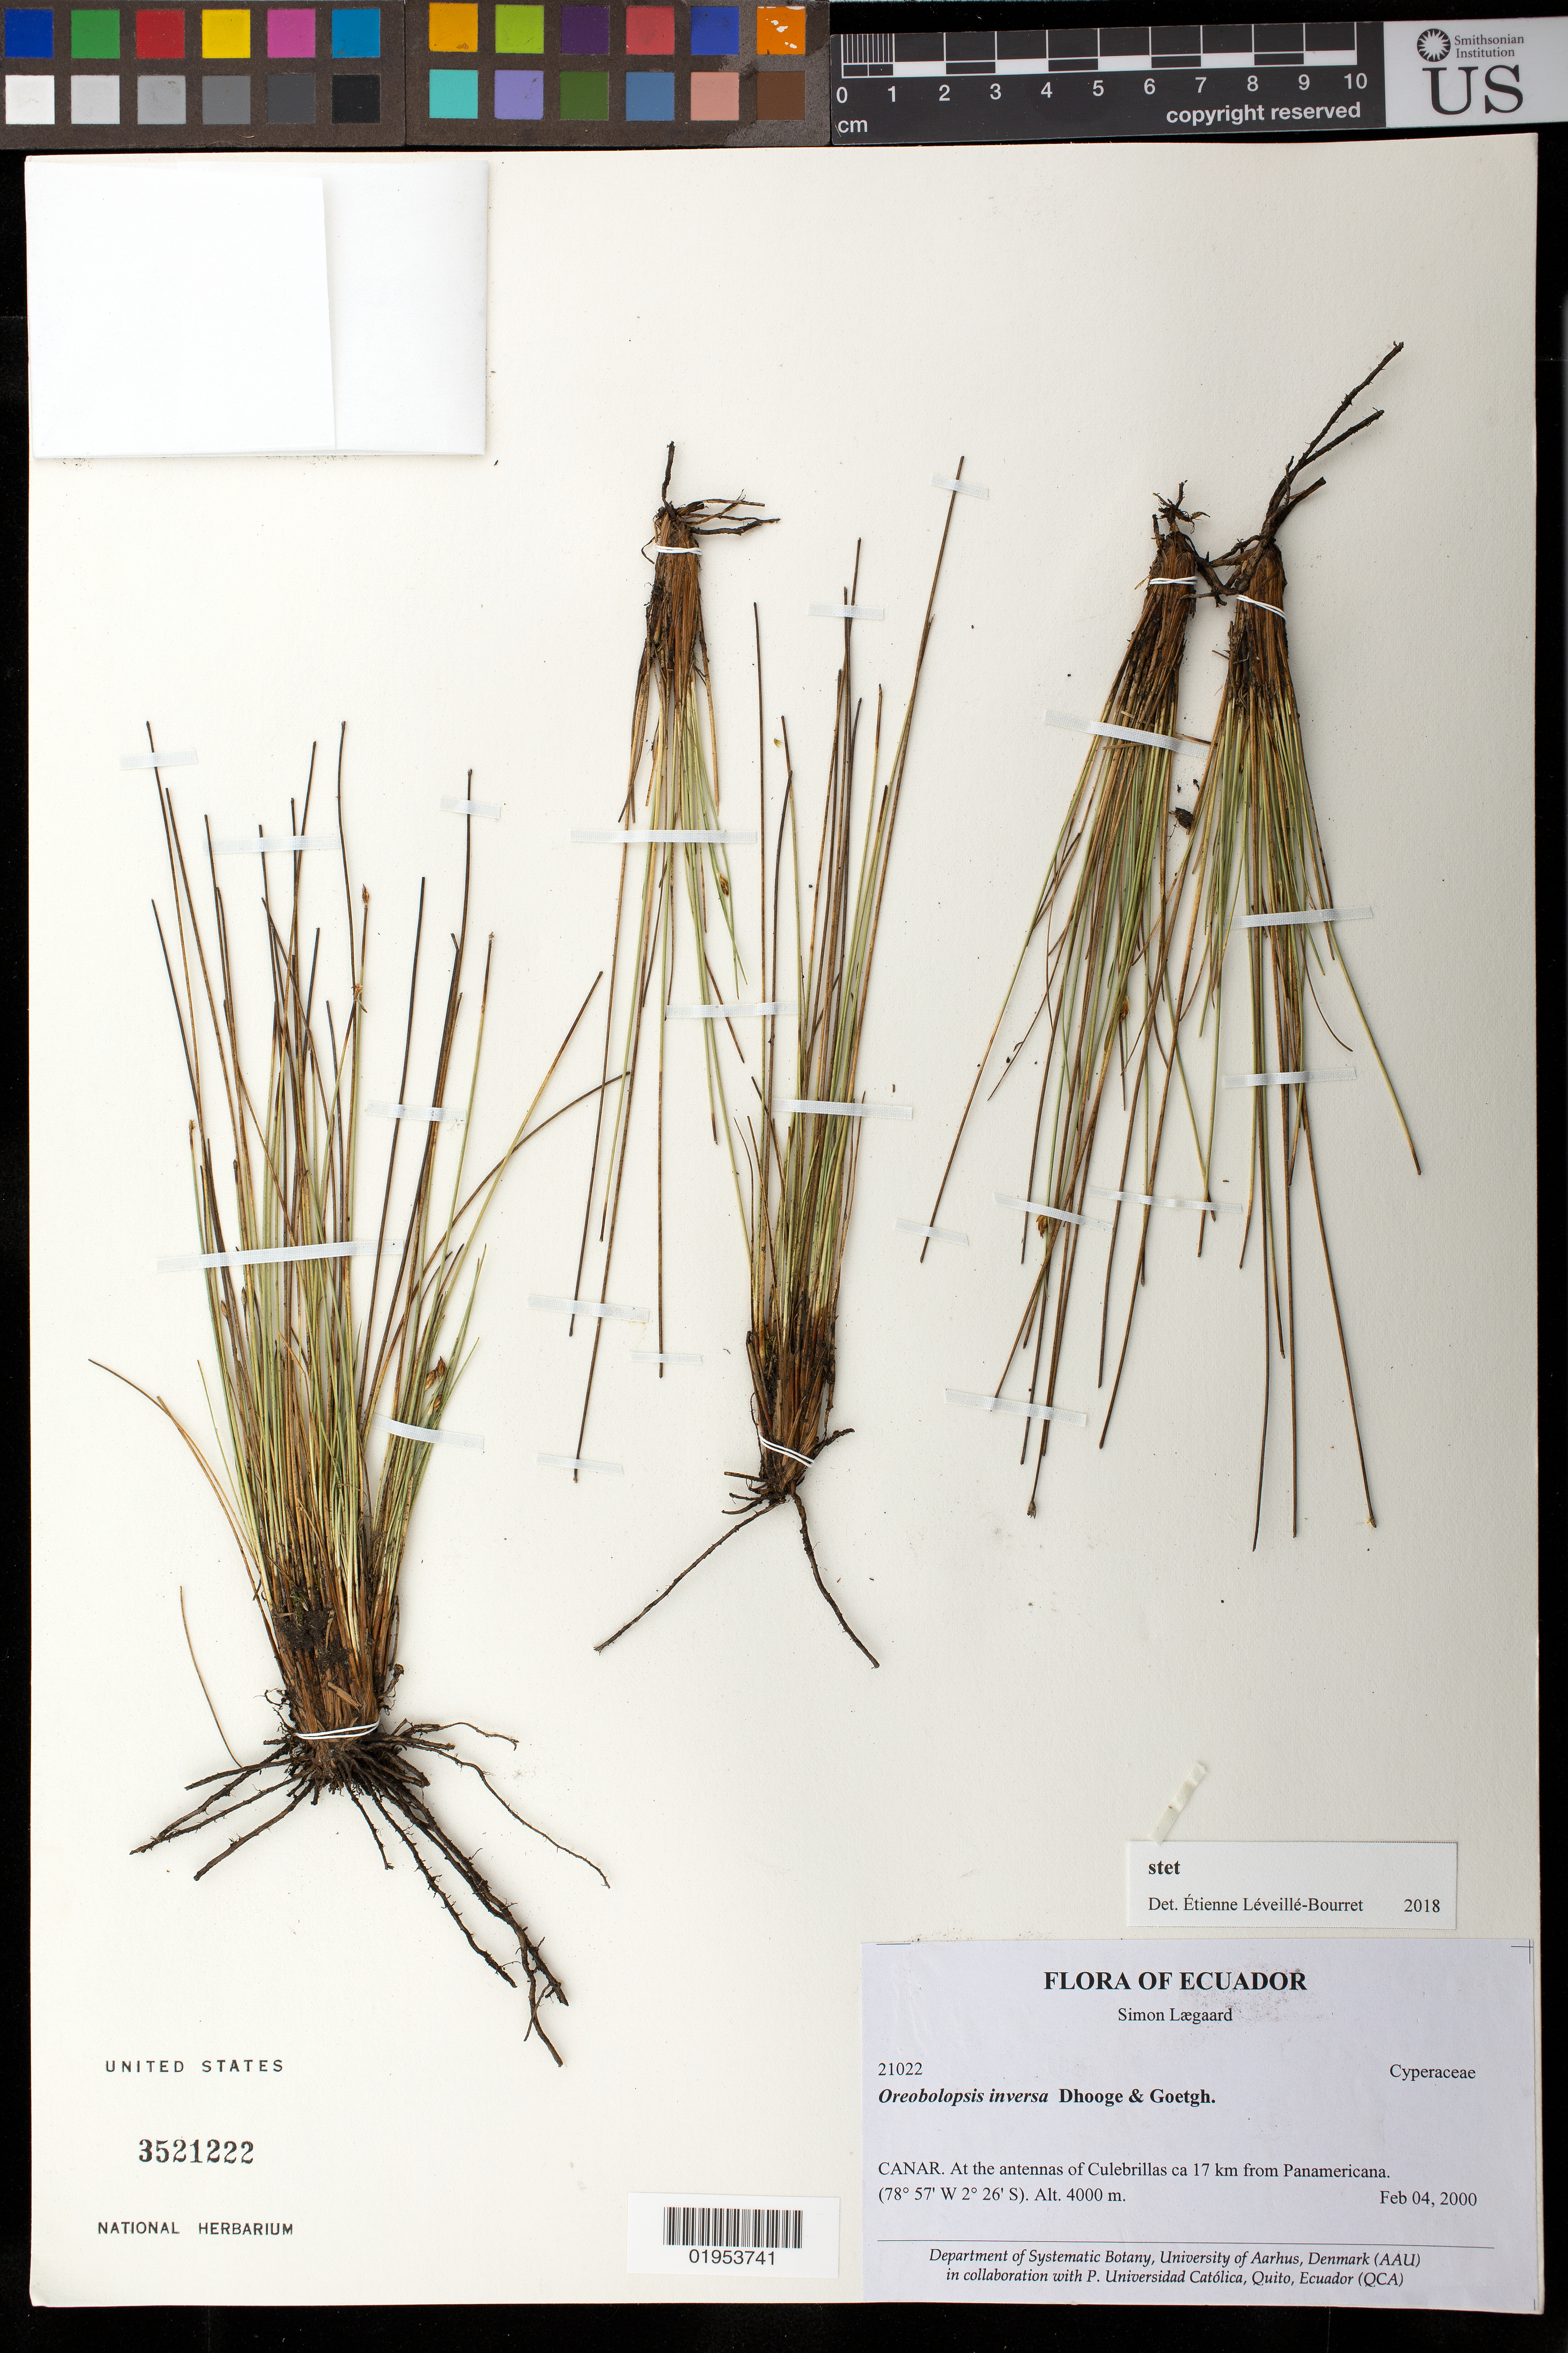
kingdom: Plantae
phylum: Tracheophyta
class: Liliopsida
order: Poales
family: Cyperaceae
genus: Trichophorum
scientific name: Trichophorum inversum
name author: (Dhooge & Goetgh.) Lév.-Bourret & J.R. Starr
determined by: Strong, Mark T., (BOT), Smithsonian Institution - National Museum of Natural History (UNITED STATES)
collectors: S. Lægaard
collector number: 21022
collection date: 2000-02-04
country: Ecuador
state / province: Cañar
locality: At the antennas of Culebrillas, ca. 17 km from Panamericana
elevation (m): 4000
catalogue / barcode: US 3521222